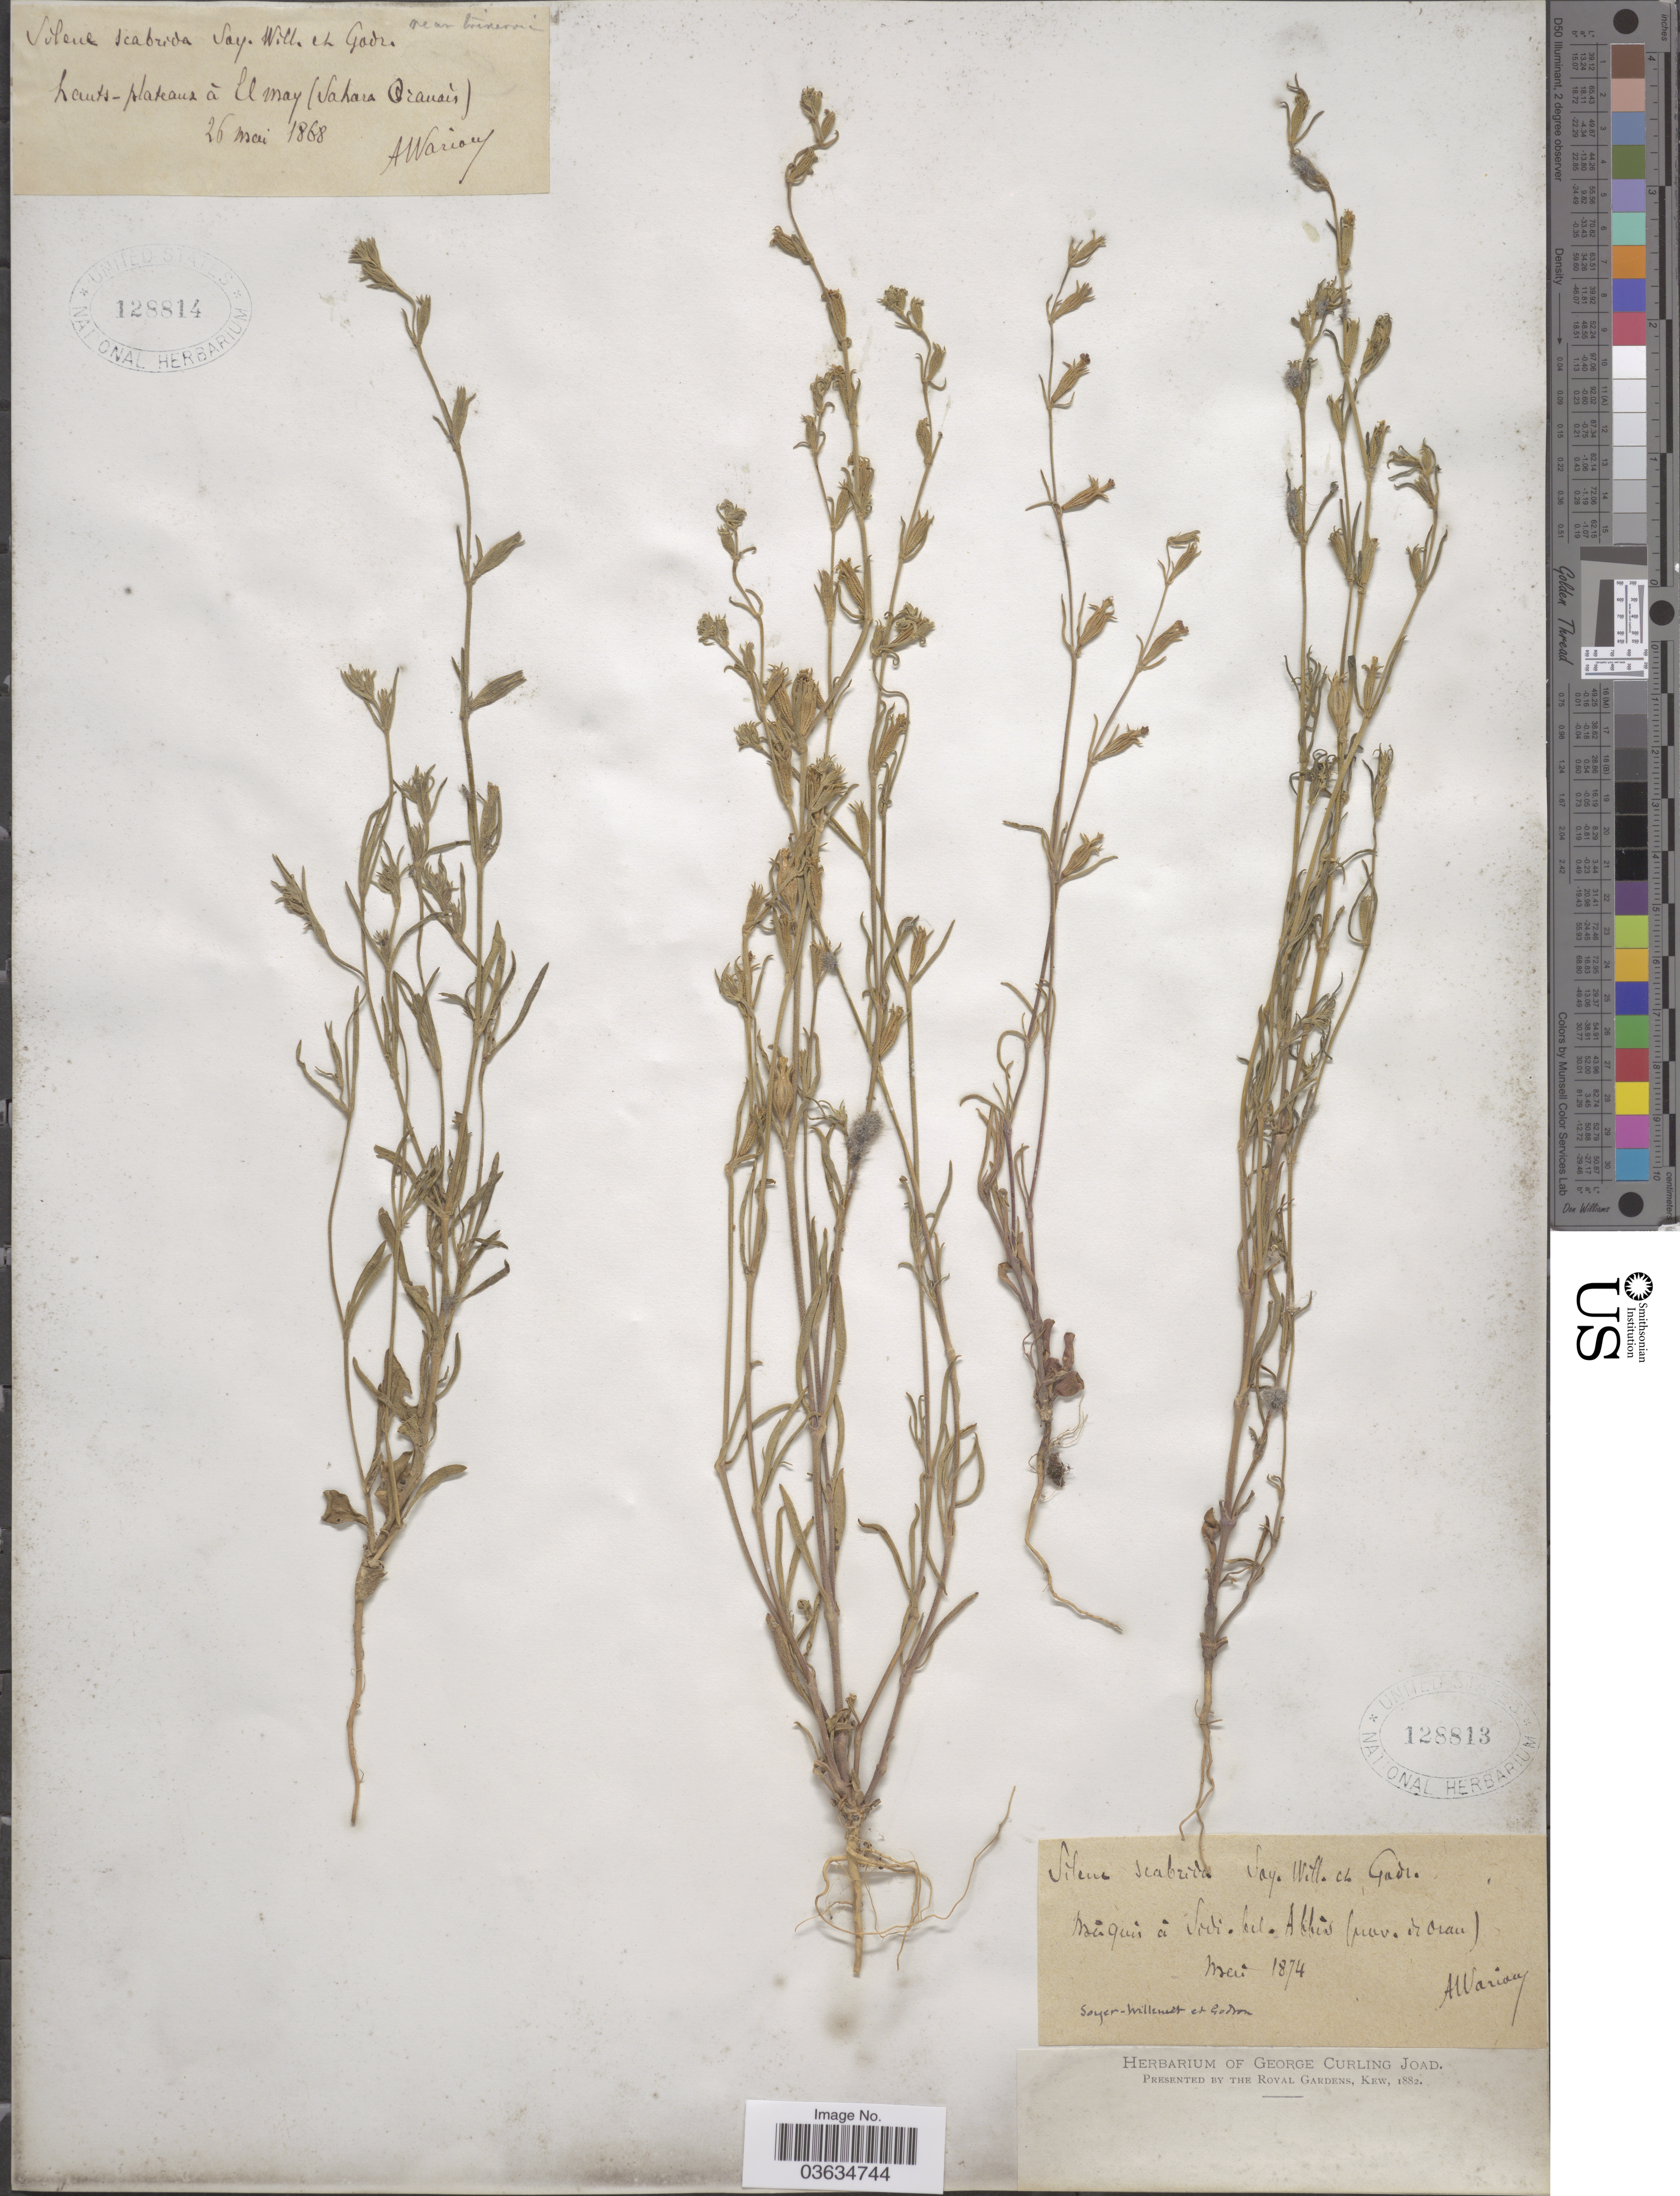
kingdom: Plantae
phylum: Tracheophyta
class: Magnoliopsida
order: Caryophyllales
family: Caryophyllaceae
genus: Silene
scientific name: Silene scabrida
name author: Soy.-Will. & Godr.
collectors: A. Warion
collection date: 1874-05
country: Algeria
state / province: Oran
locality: Sidi-bel-Abbis.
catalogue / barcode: US 128813-2